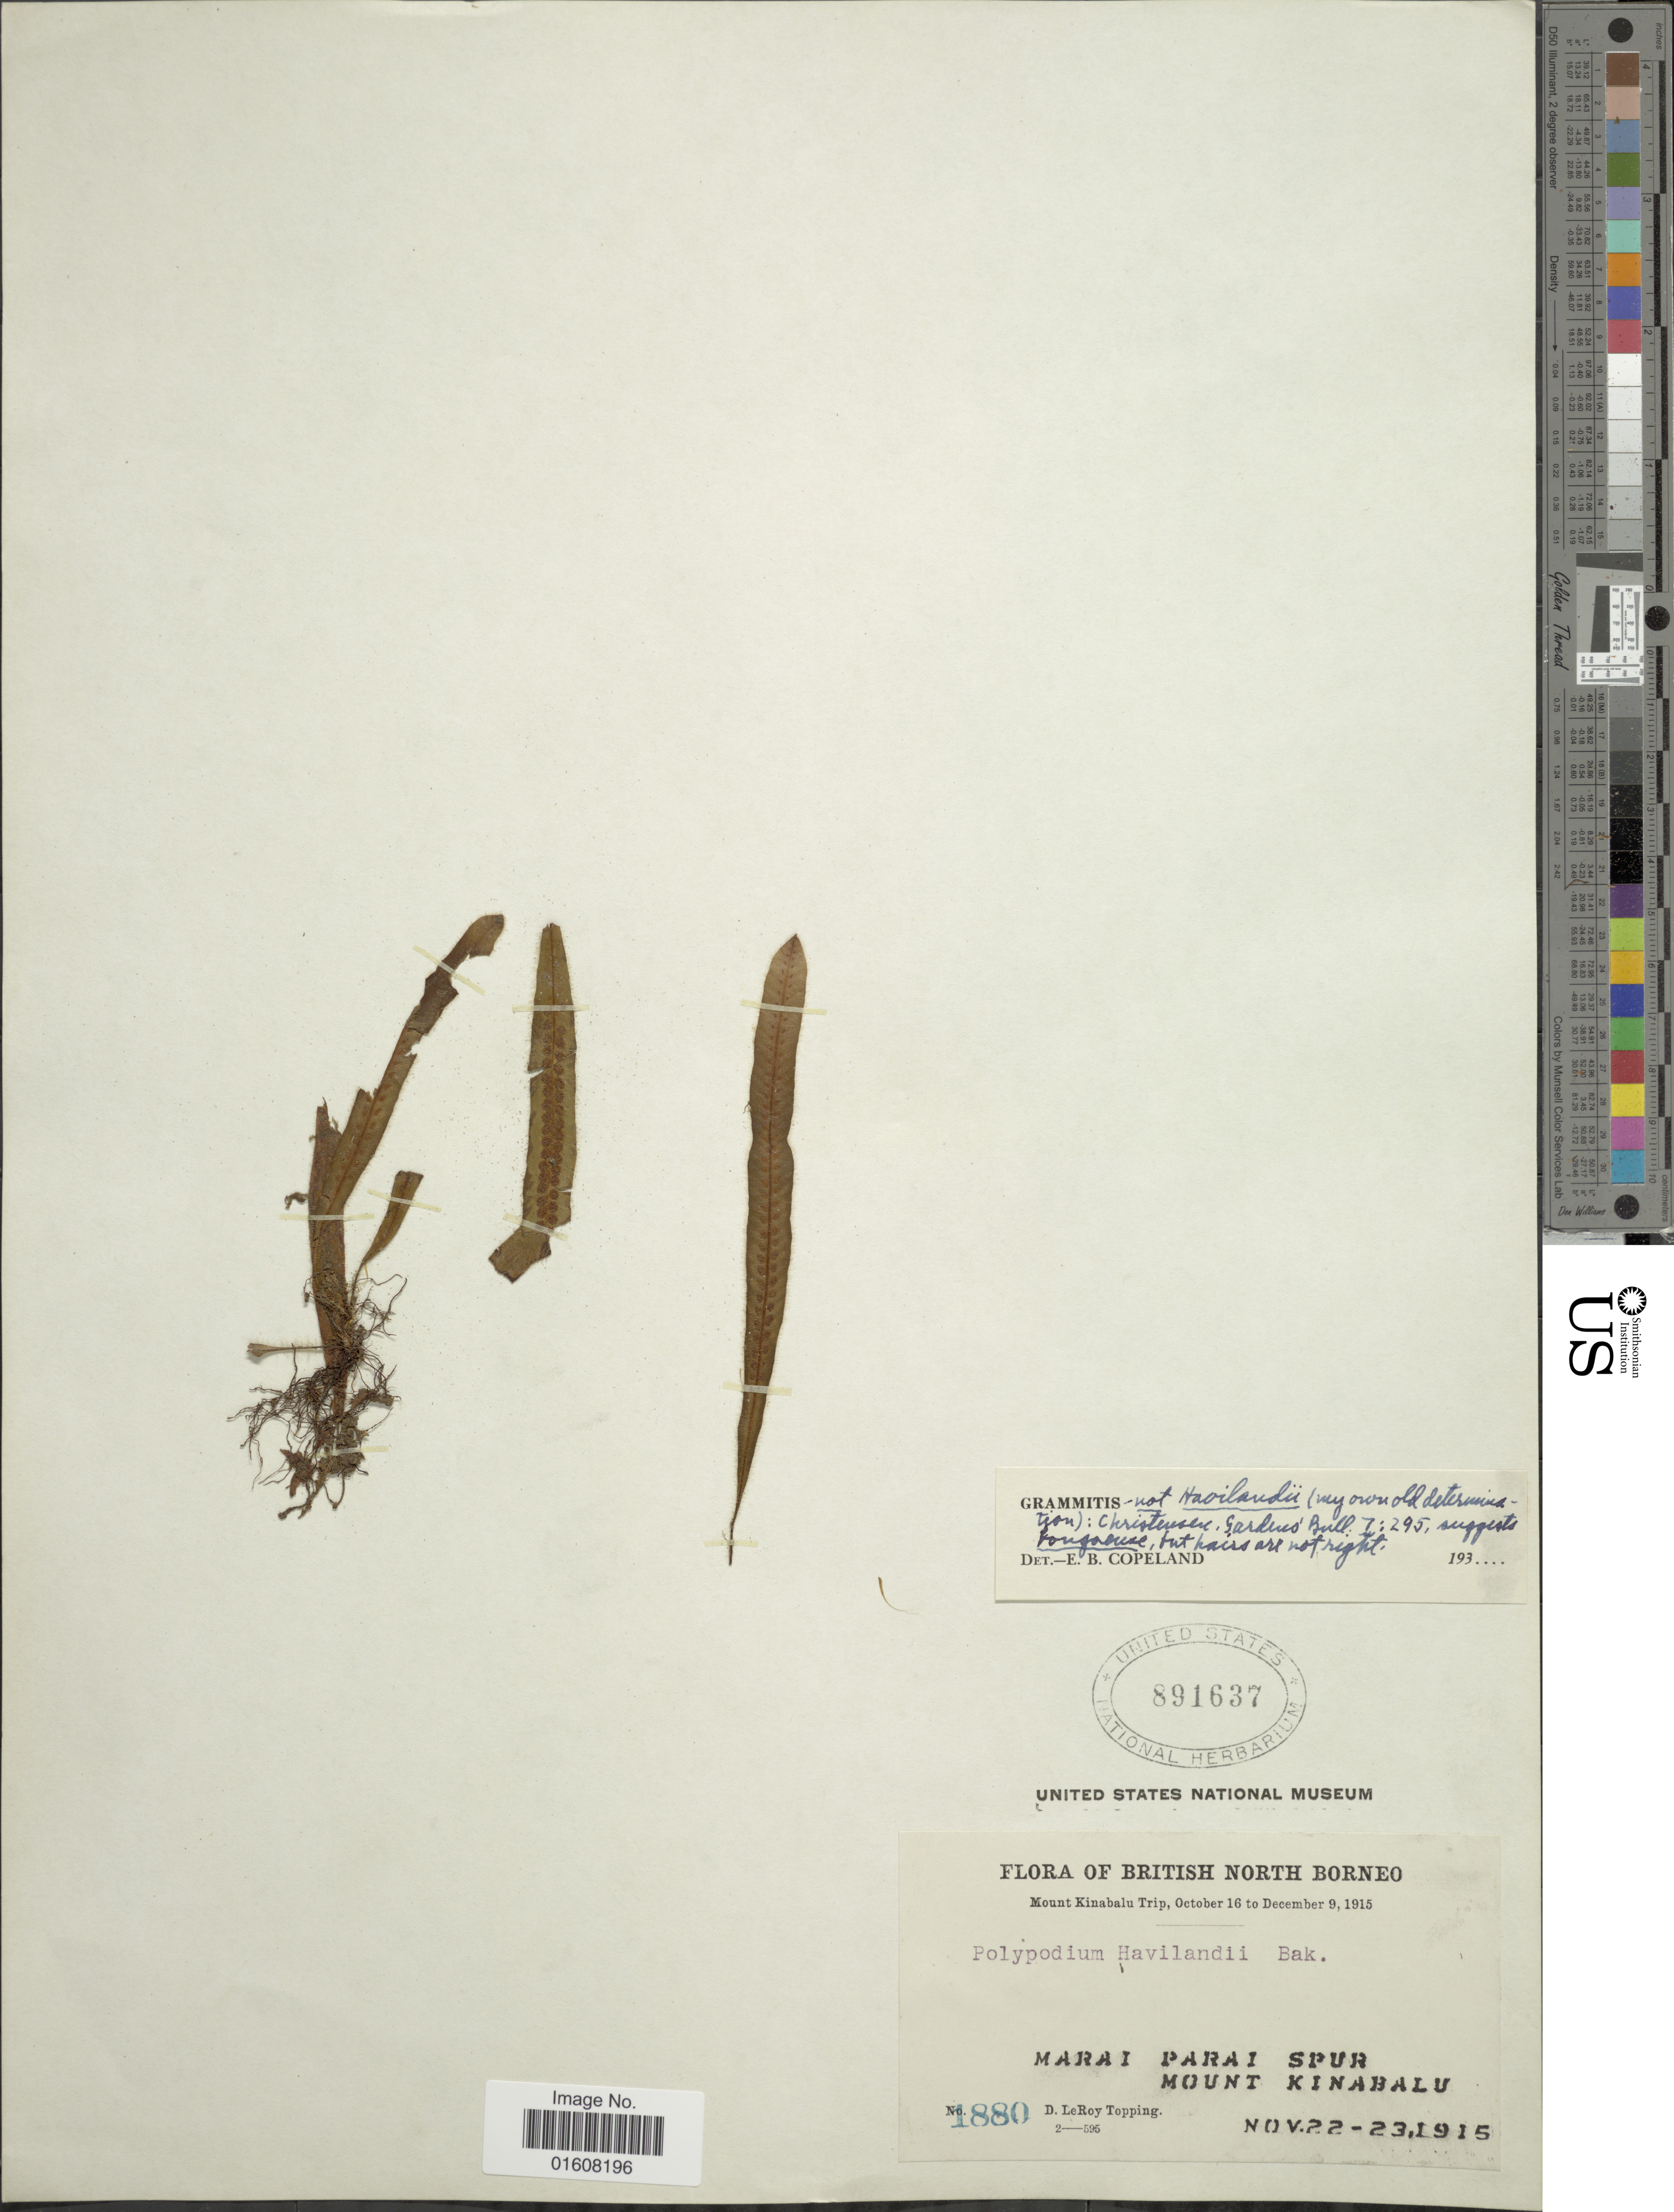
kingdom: Plantae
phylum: Tracheophyta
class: Polypodiopsida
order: Polypodiales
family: Polypodiaceae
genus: Grammitis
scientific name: Grammitis sp.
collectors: D. L. Topping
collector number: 1880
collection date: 1915-11-22/1915-11-23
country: Malaysia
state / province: Sabah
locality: British North Borneo. Marai Parai Spur. Mount Kinabalu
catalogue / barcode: US 891637